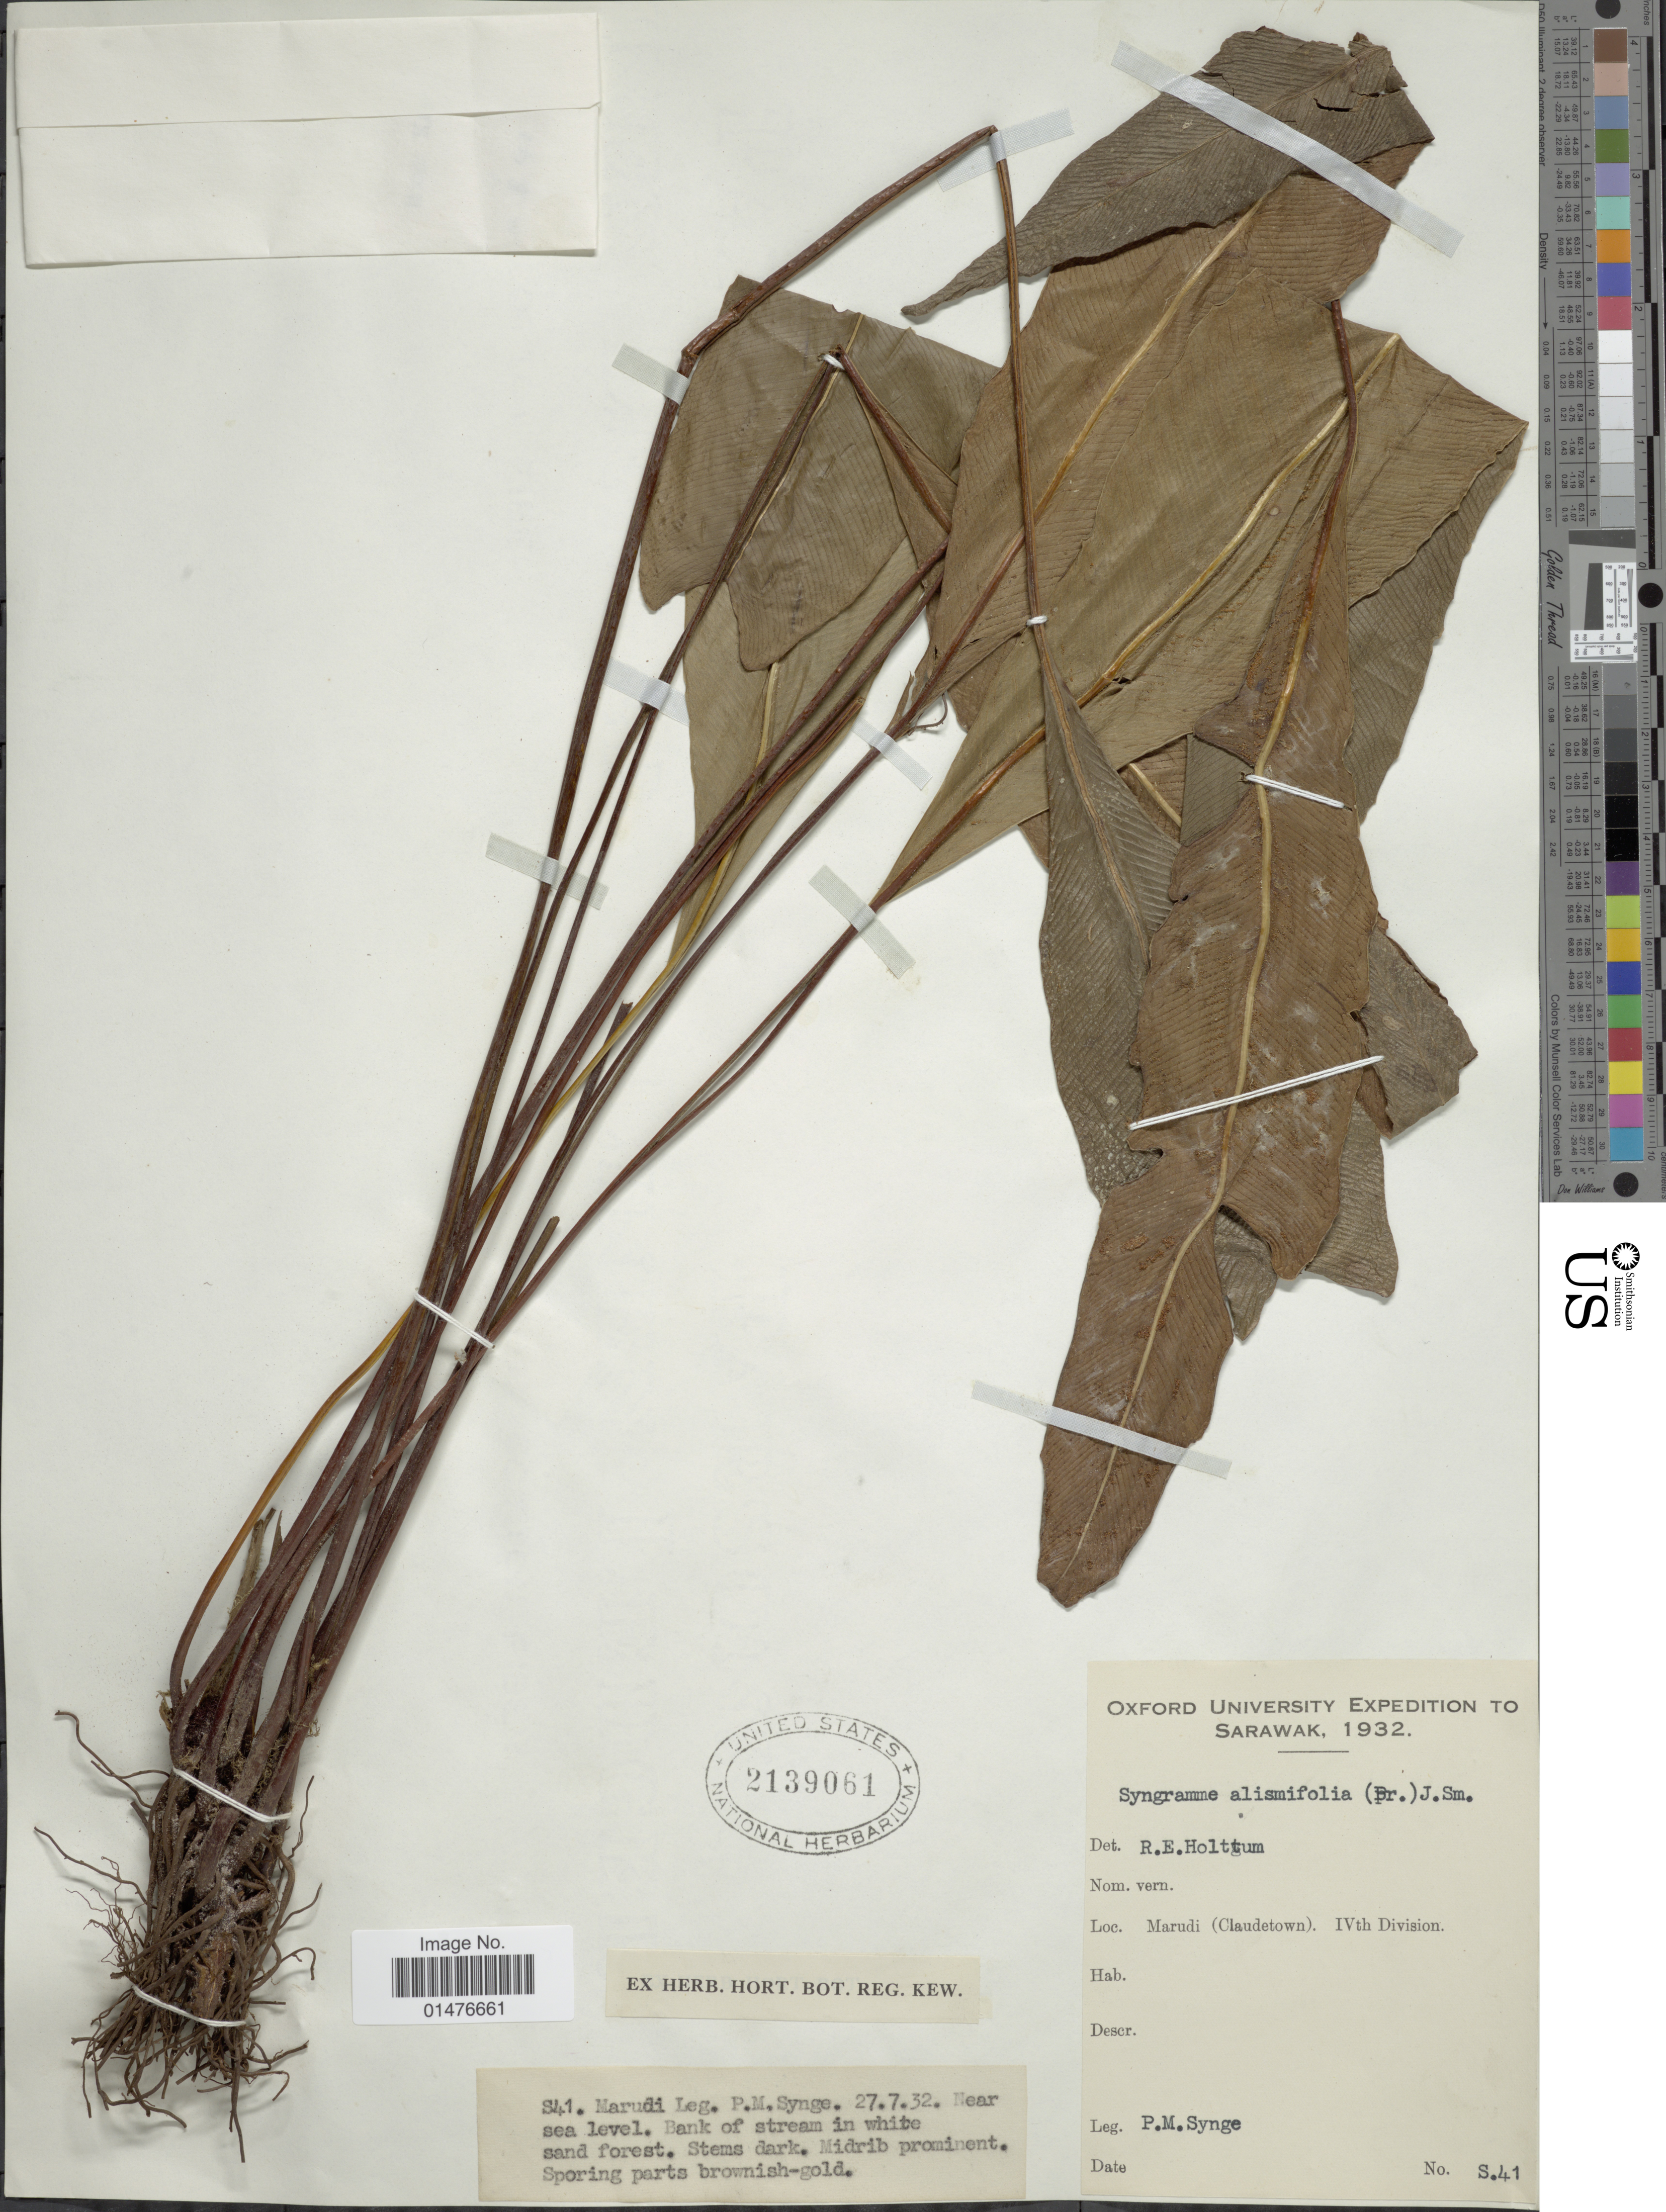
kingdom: Plantae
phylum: Tracheophyta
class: Polypodiopsida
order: Polypodiales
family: Pteridaceae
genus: Syngramma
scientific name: Syngramma alismifolia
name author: (C. Presl) J. Sm.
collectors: P. Synge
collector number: S41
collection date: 1932-07-27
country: Malaysia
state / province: Sarawak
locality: Marudi (Claudetown), IVth Division, Bank of stream in white sand forest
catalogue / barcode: US 2139061